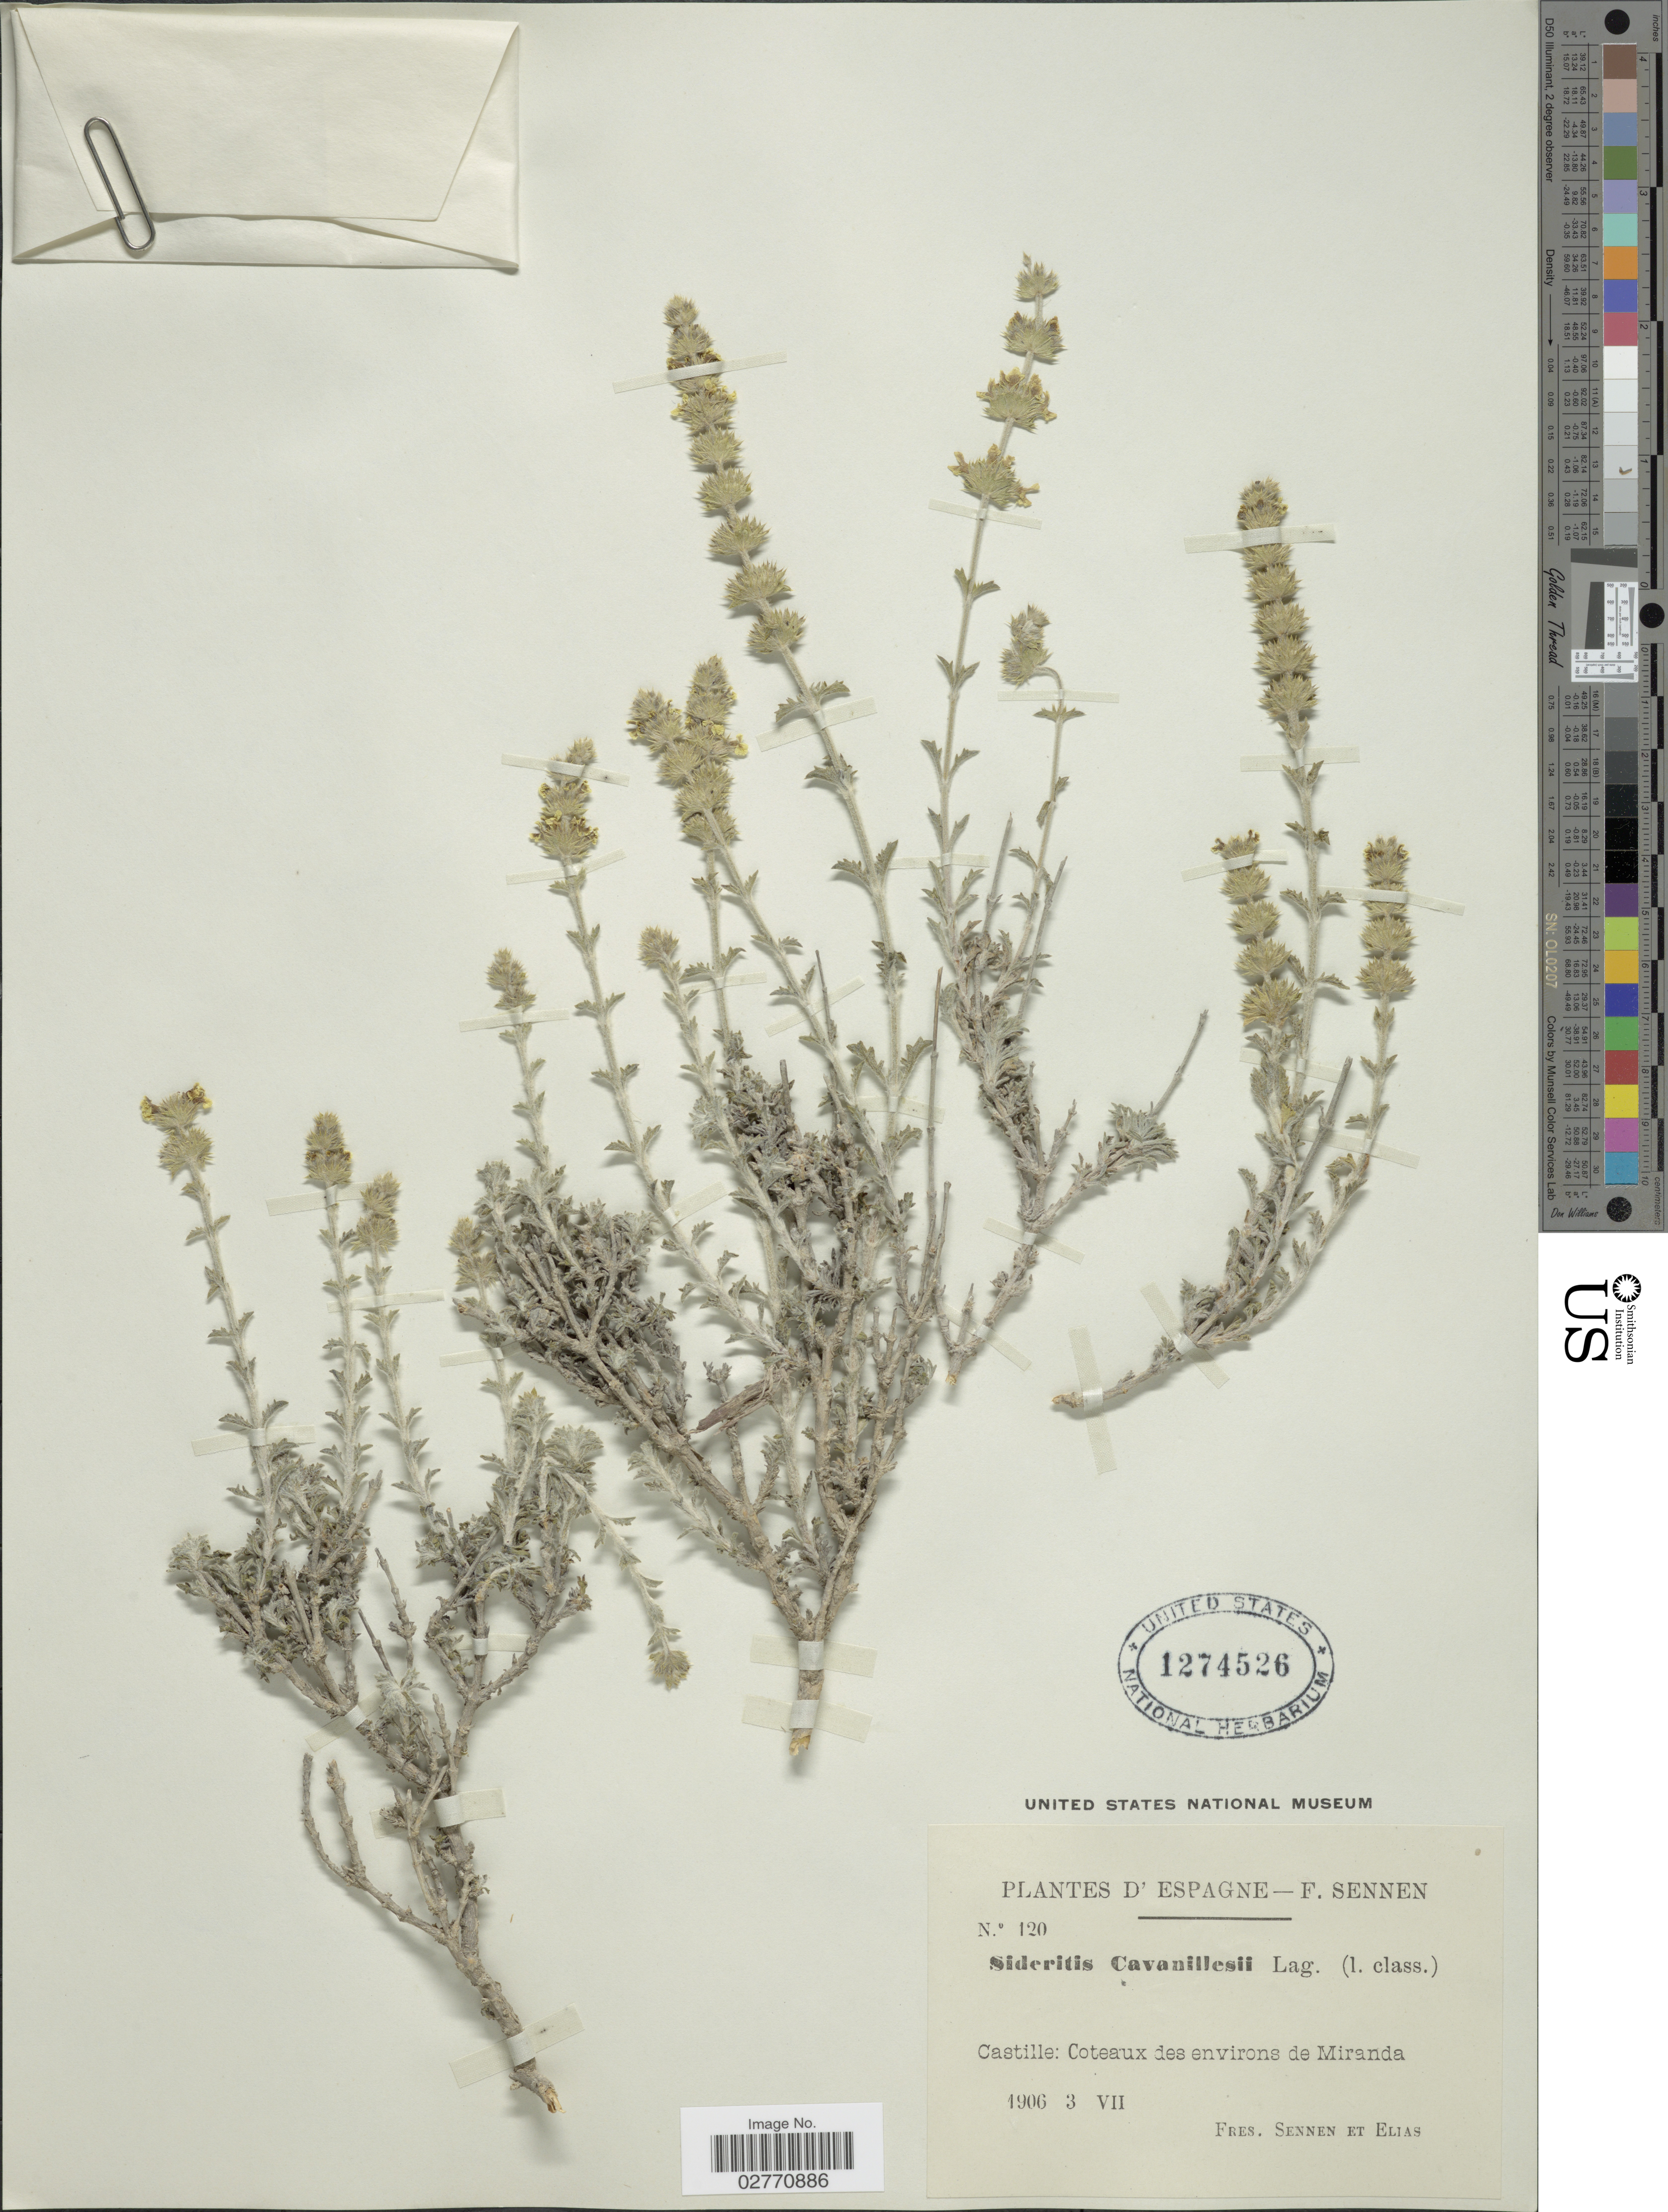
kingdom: Plantae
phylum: Tracheophyta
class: Magnoliopsida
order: Lamiales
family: Lamiaceae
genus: Sideritis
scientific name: Sideritis cavanillesii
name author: Lag.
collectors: E. Sennen & -. Elias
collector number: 120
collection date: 1906-07-03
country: Spain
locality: Castille: Coteaux des environs de Miranda.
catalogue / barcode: US 1274526